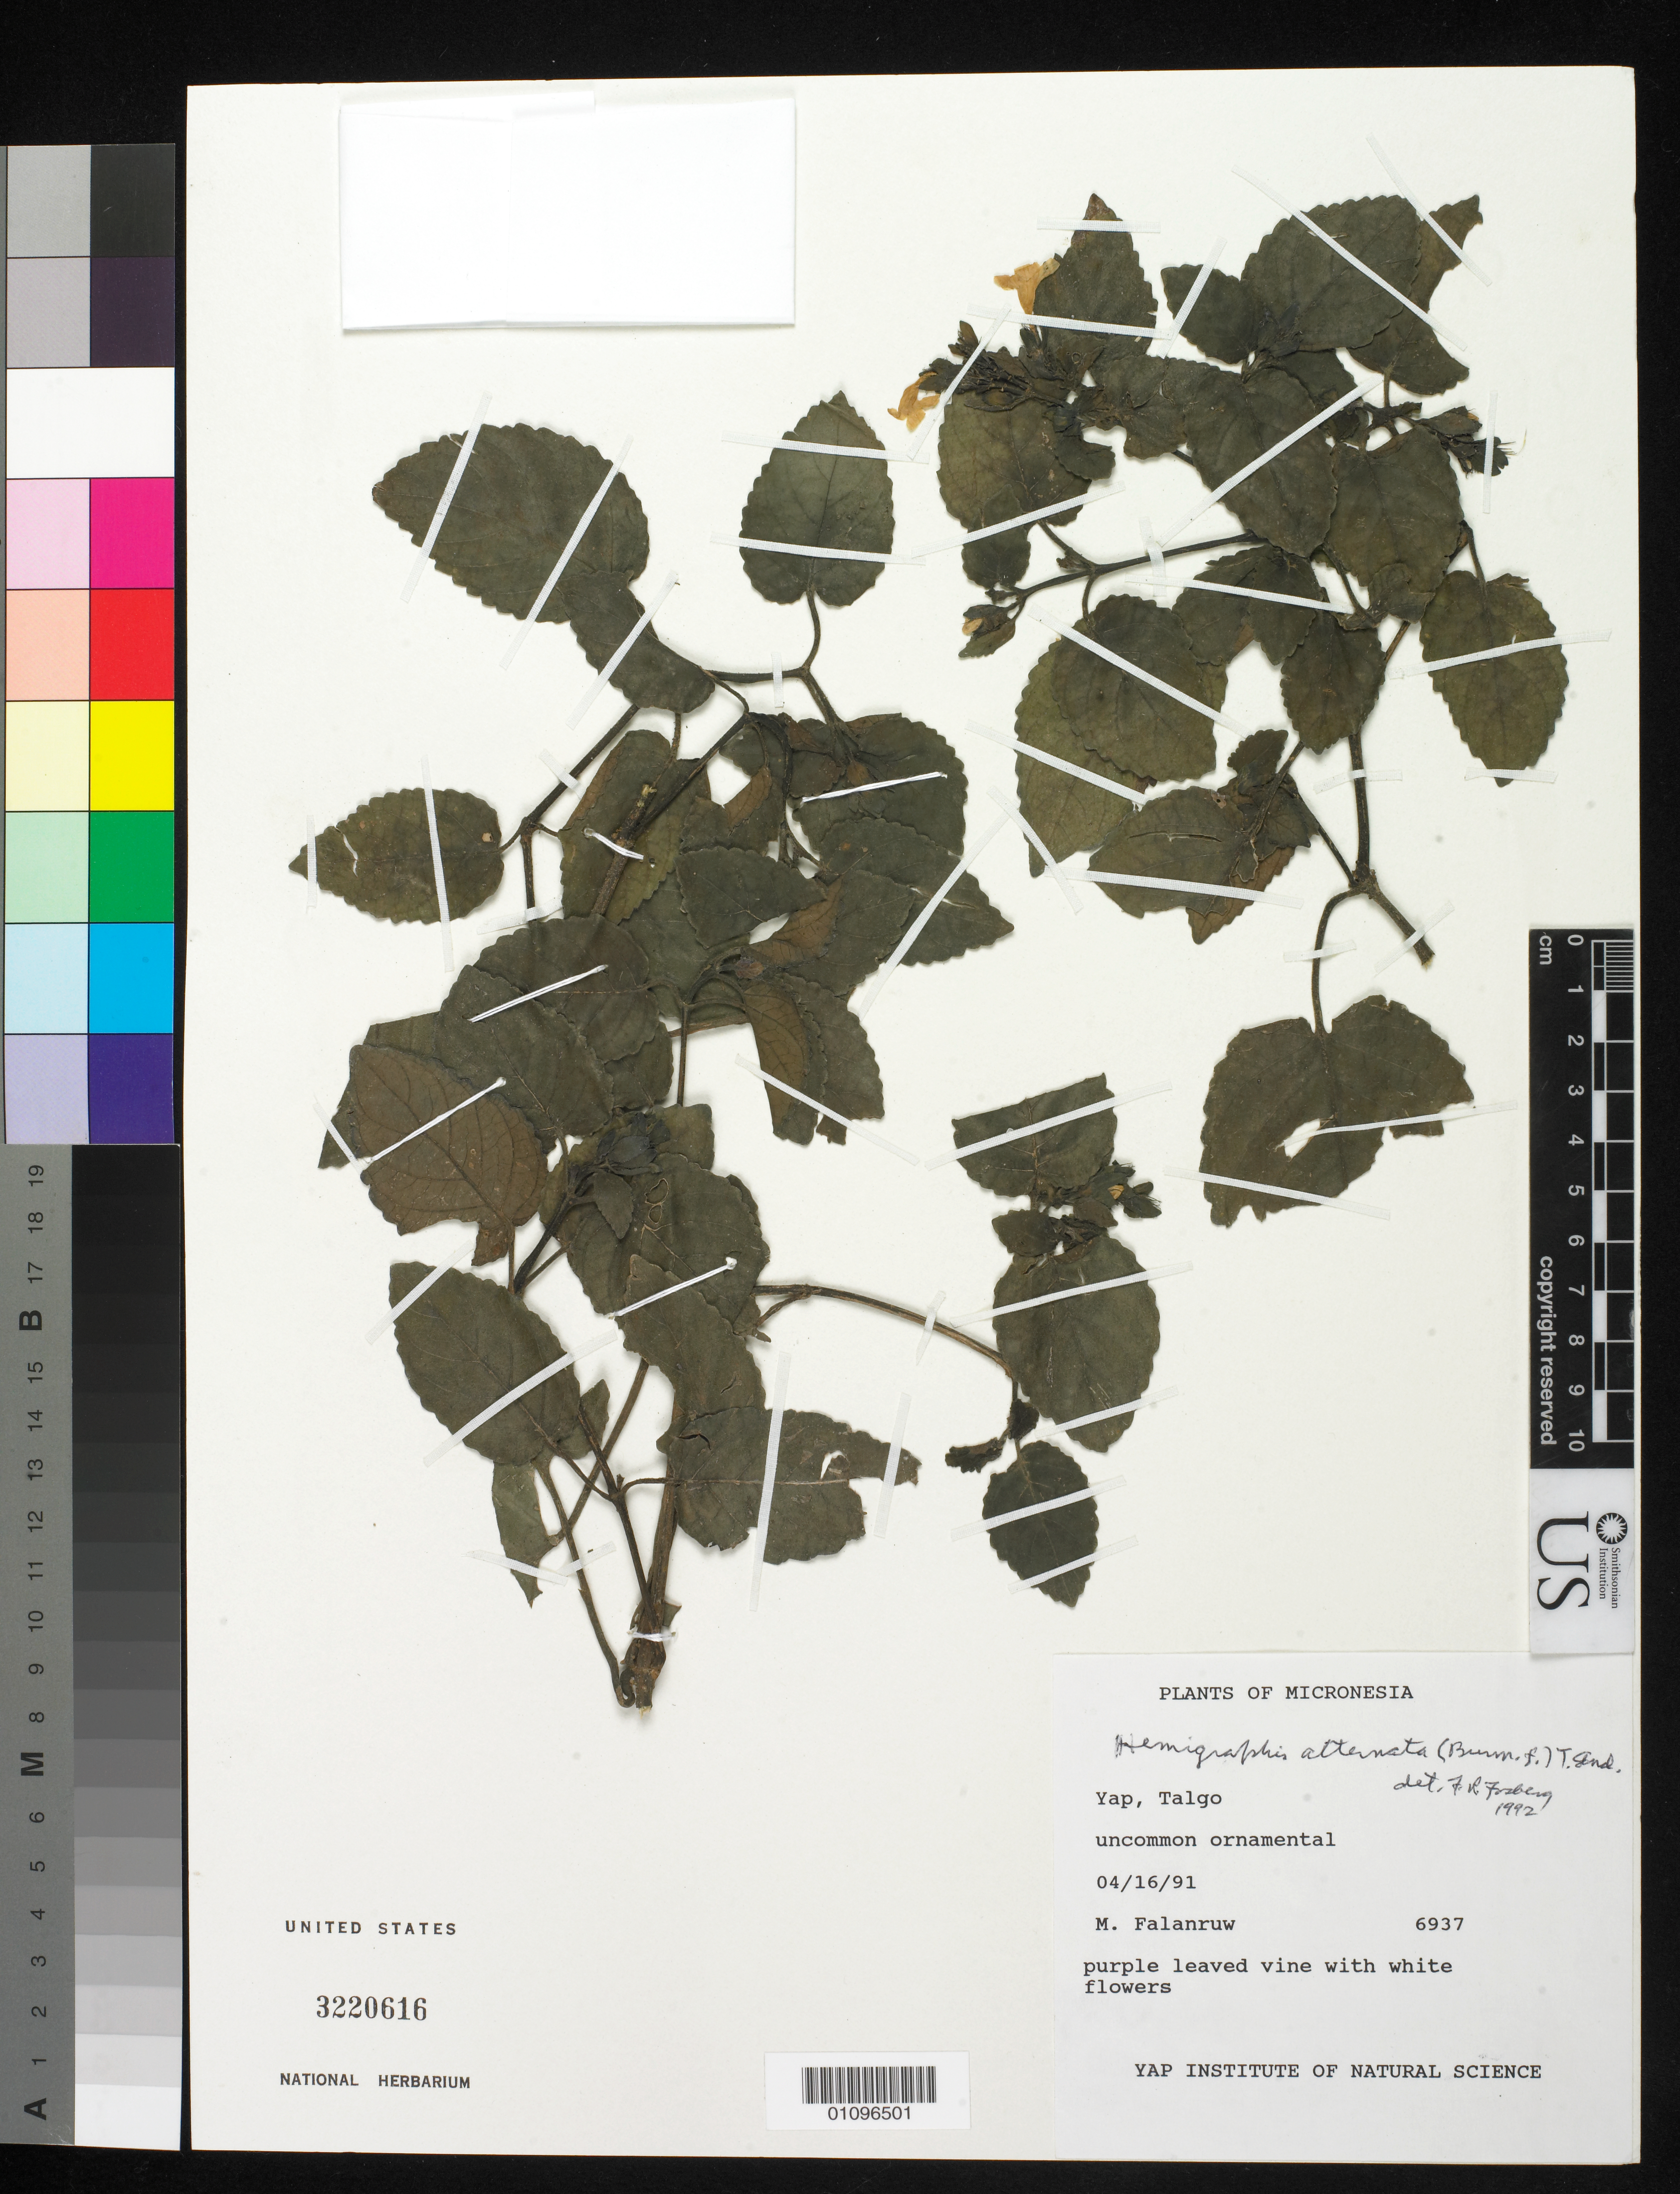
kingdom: Plantae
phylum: Tracheophyta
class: Magnoliopsida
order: Lamiales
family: Acanthaceae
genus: Strobilanthes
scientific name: Strobilanthes alternata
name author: (Burm. f.) Moylan ex J.R.I. Wood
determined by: Wagner, W. L., (BOT), Smithsonian Institution - National Museum of Natural History (UNITED STATES)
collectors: M. Falanruw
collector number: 6937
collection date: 1991-04-16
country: Micronesia, Federated States of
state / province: Yap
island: Yap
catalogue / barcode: US 3220616